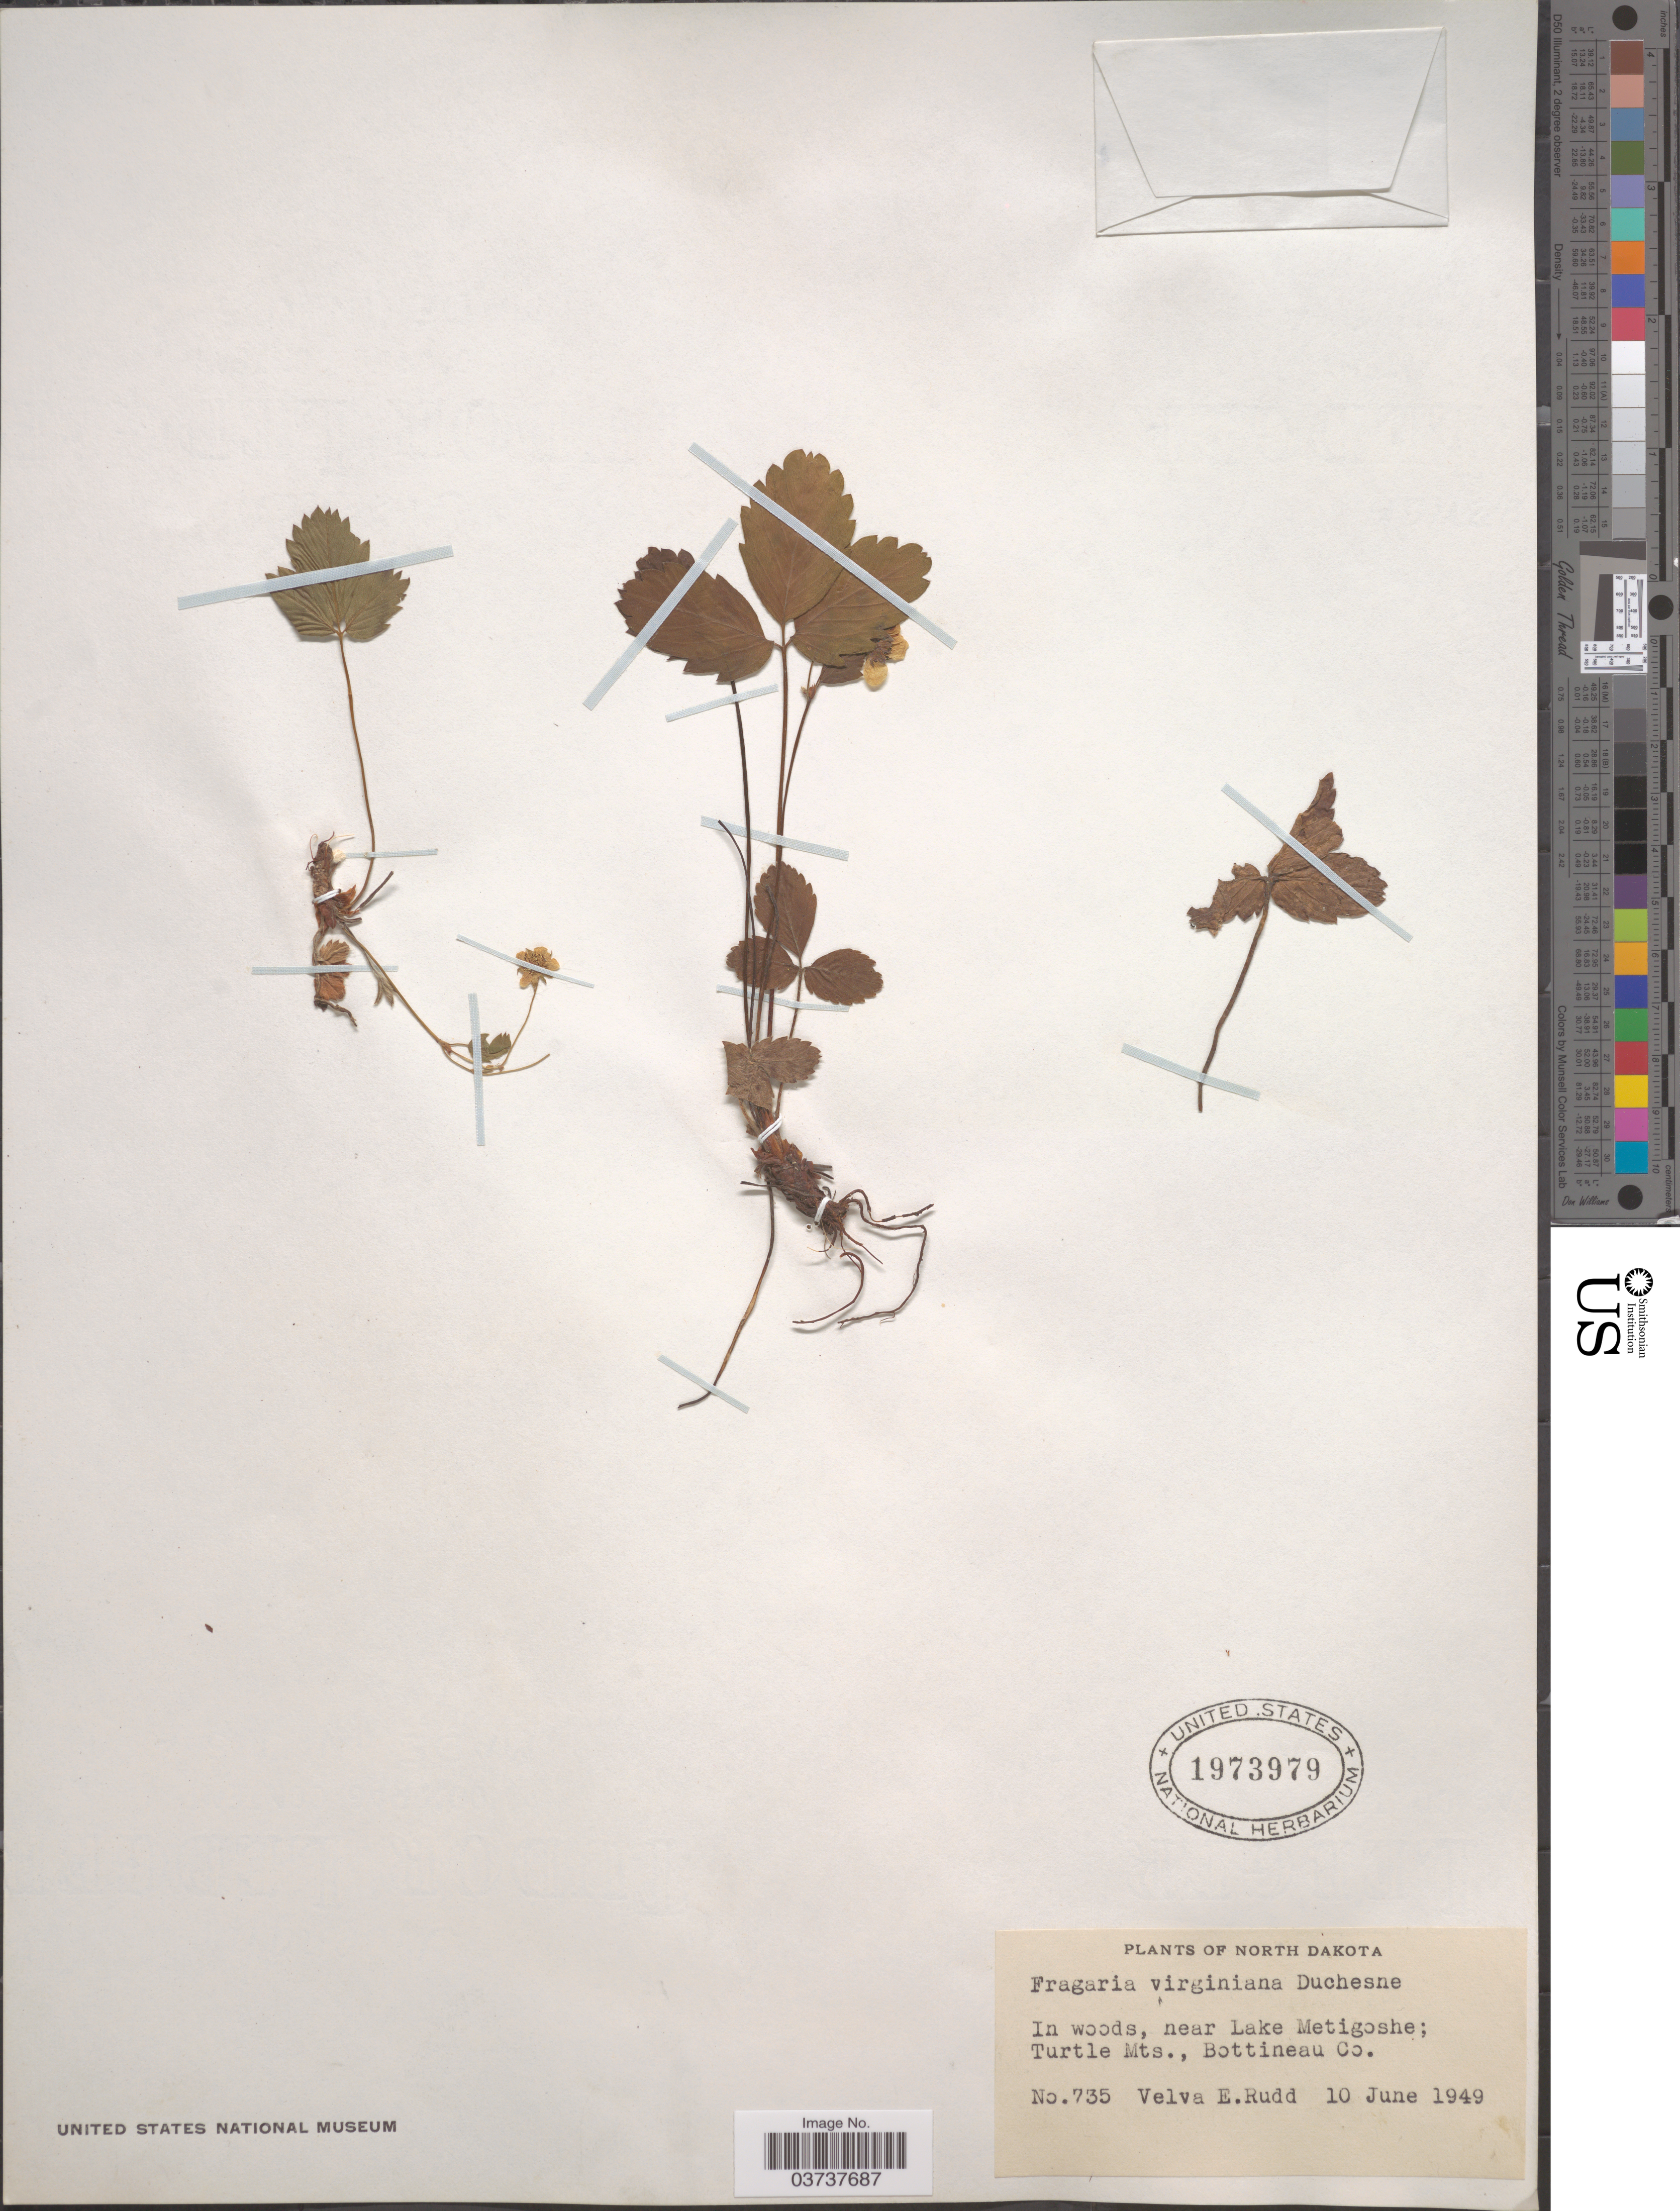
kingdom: Plantae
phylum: Tracheophyta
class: Magnoliopsida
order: Rosales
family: Rosaceae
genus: Fragaria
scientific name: Fragaria virginiana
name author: Mill.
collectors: V. E. Rudd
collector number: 735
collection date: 1949-06-10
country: United States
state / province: North Dakota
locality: Near Lake Metigoshe; Turtle Mts., Bottineau Co.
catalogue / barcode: US 1973979